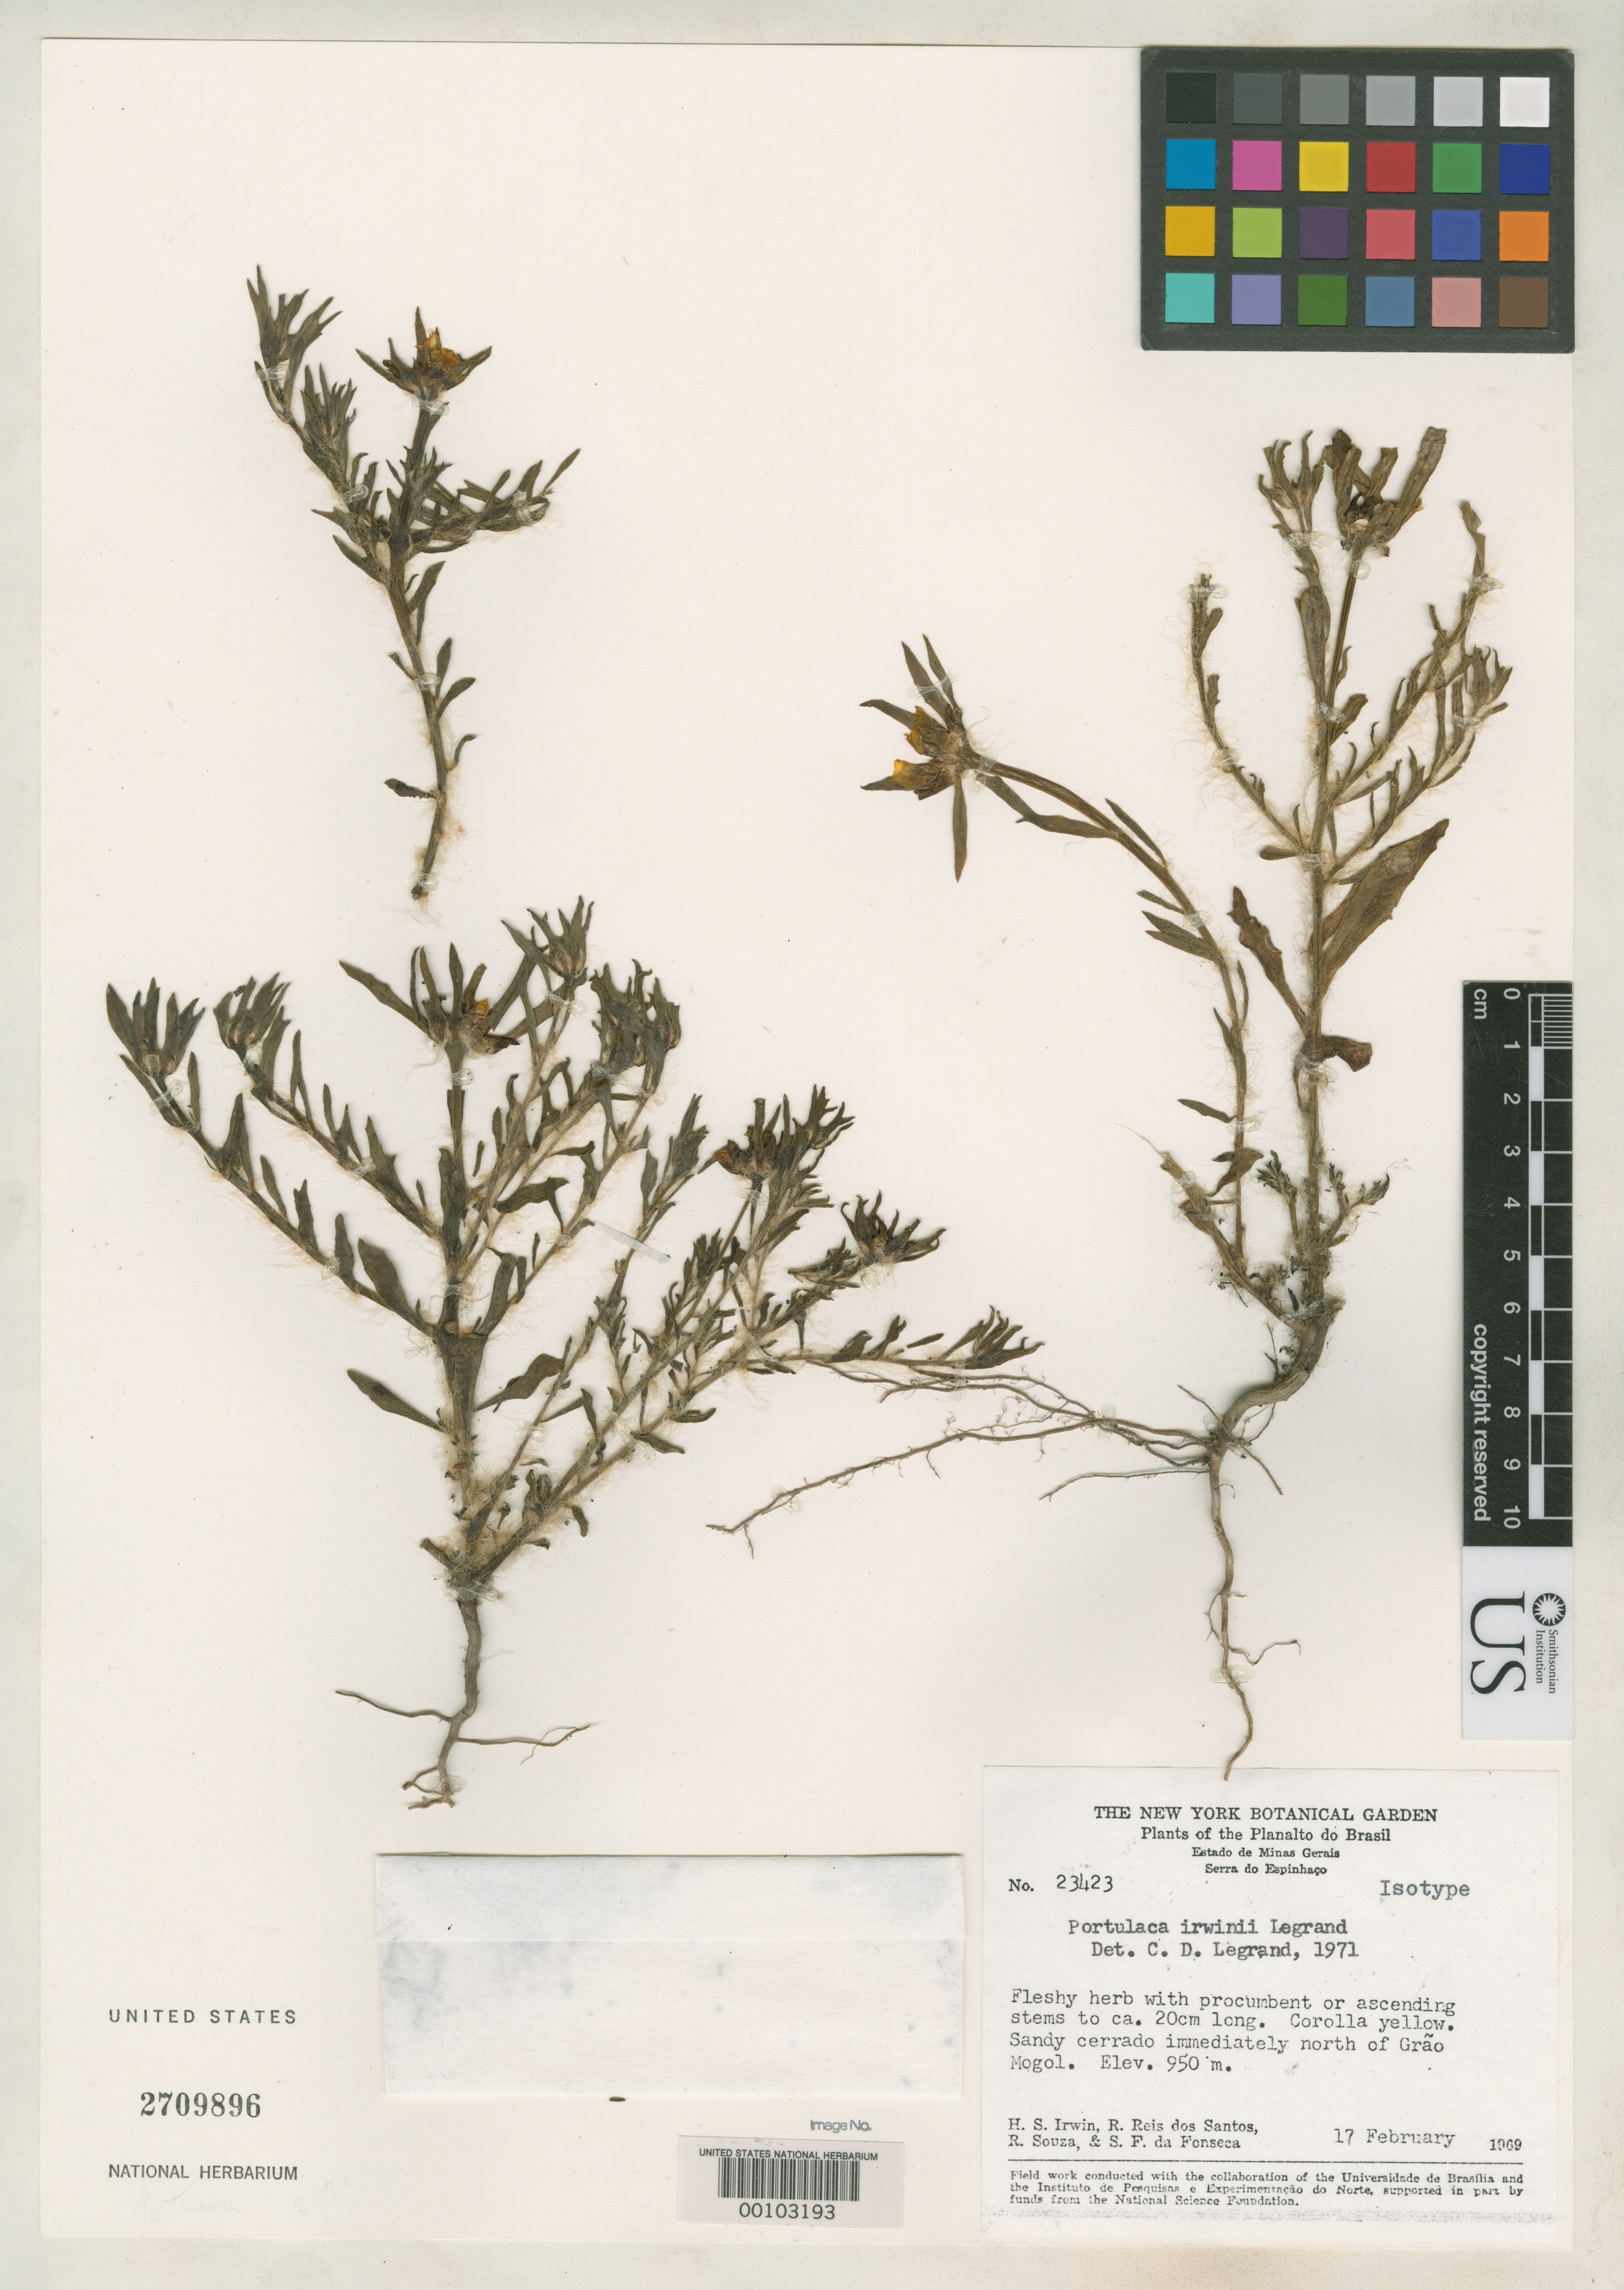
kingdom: Plantae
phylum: Tracheophyta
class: Magnoliopsida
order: Caryophyllales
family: Portulacaceae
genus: Portulaca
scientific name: Portulaca irwinii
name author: D. Legrand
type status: Isotype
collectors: H. Irwin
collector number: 23423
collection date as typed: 17 Feb 1969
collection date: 1969-02-17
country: Brazil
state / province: Minas Gerais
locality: Serra do Espinhaco, al Norte de Grao Mogol.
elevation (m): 950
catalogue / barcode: US 2709896